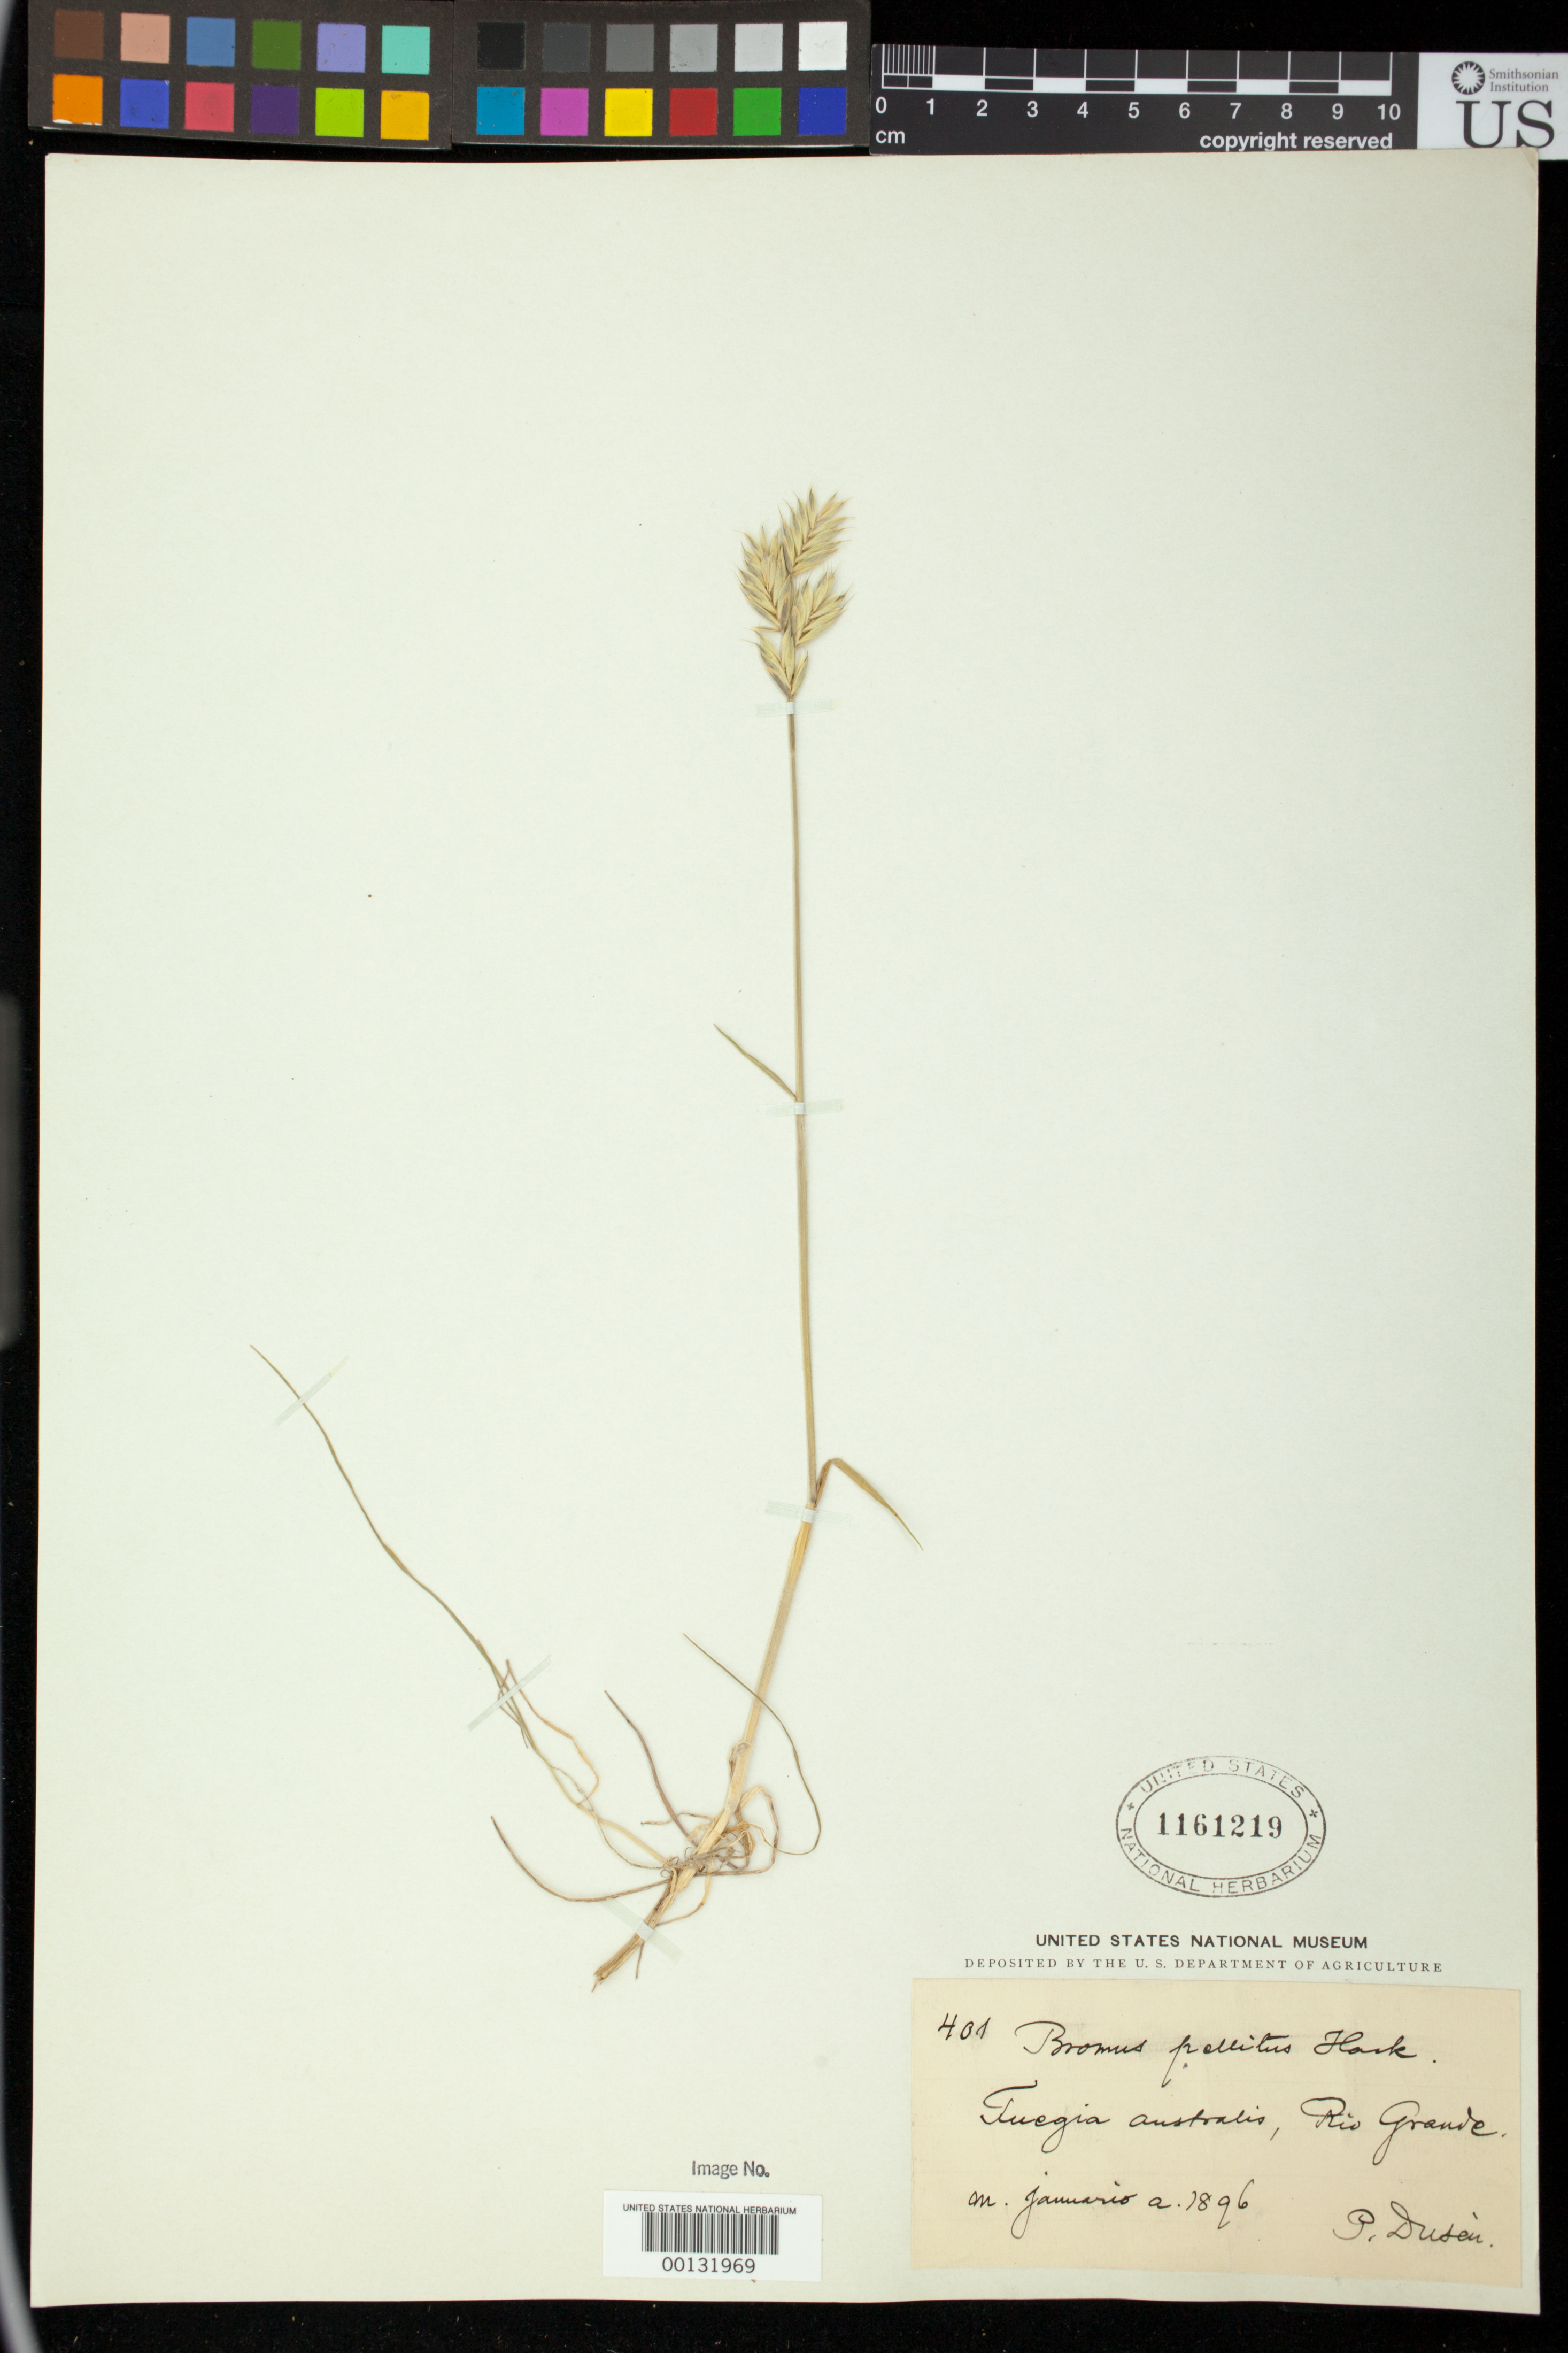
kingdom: Plantae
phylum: Tracheophyta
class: Liliopsida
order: Poales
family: Poaceae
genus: Bromus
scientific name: Bromus pellitus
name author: Hack. in Dusén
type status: Isotype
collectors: P. Dusén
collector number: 401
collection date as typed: Jan 1896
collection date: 1896-01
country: Argentina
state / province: Tierra del Fuego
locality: Rio Grande.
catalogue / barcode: US 1161219